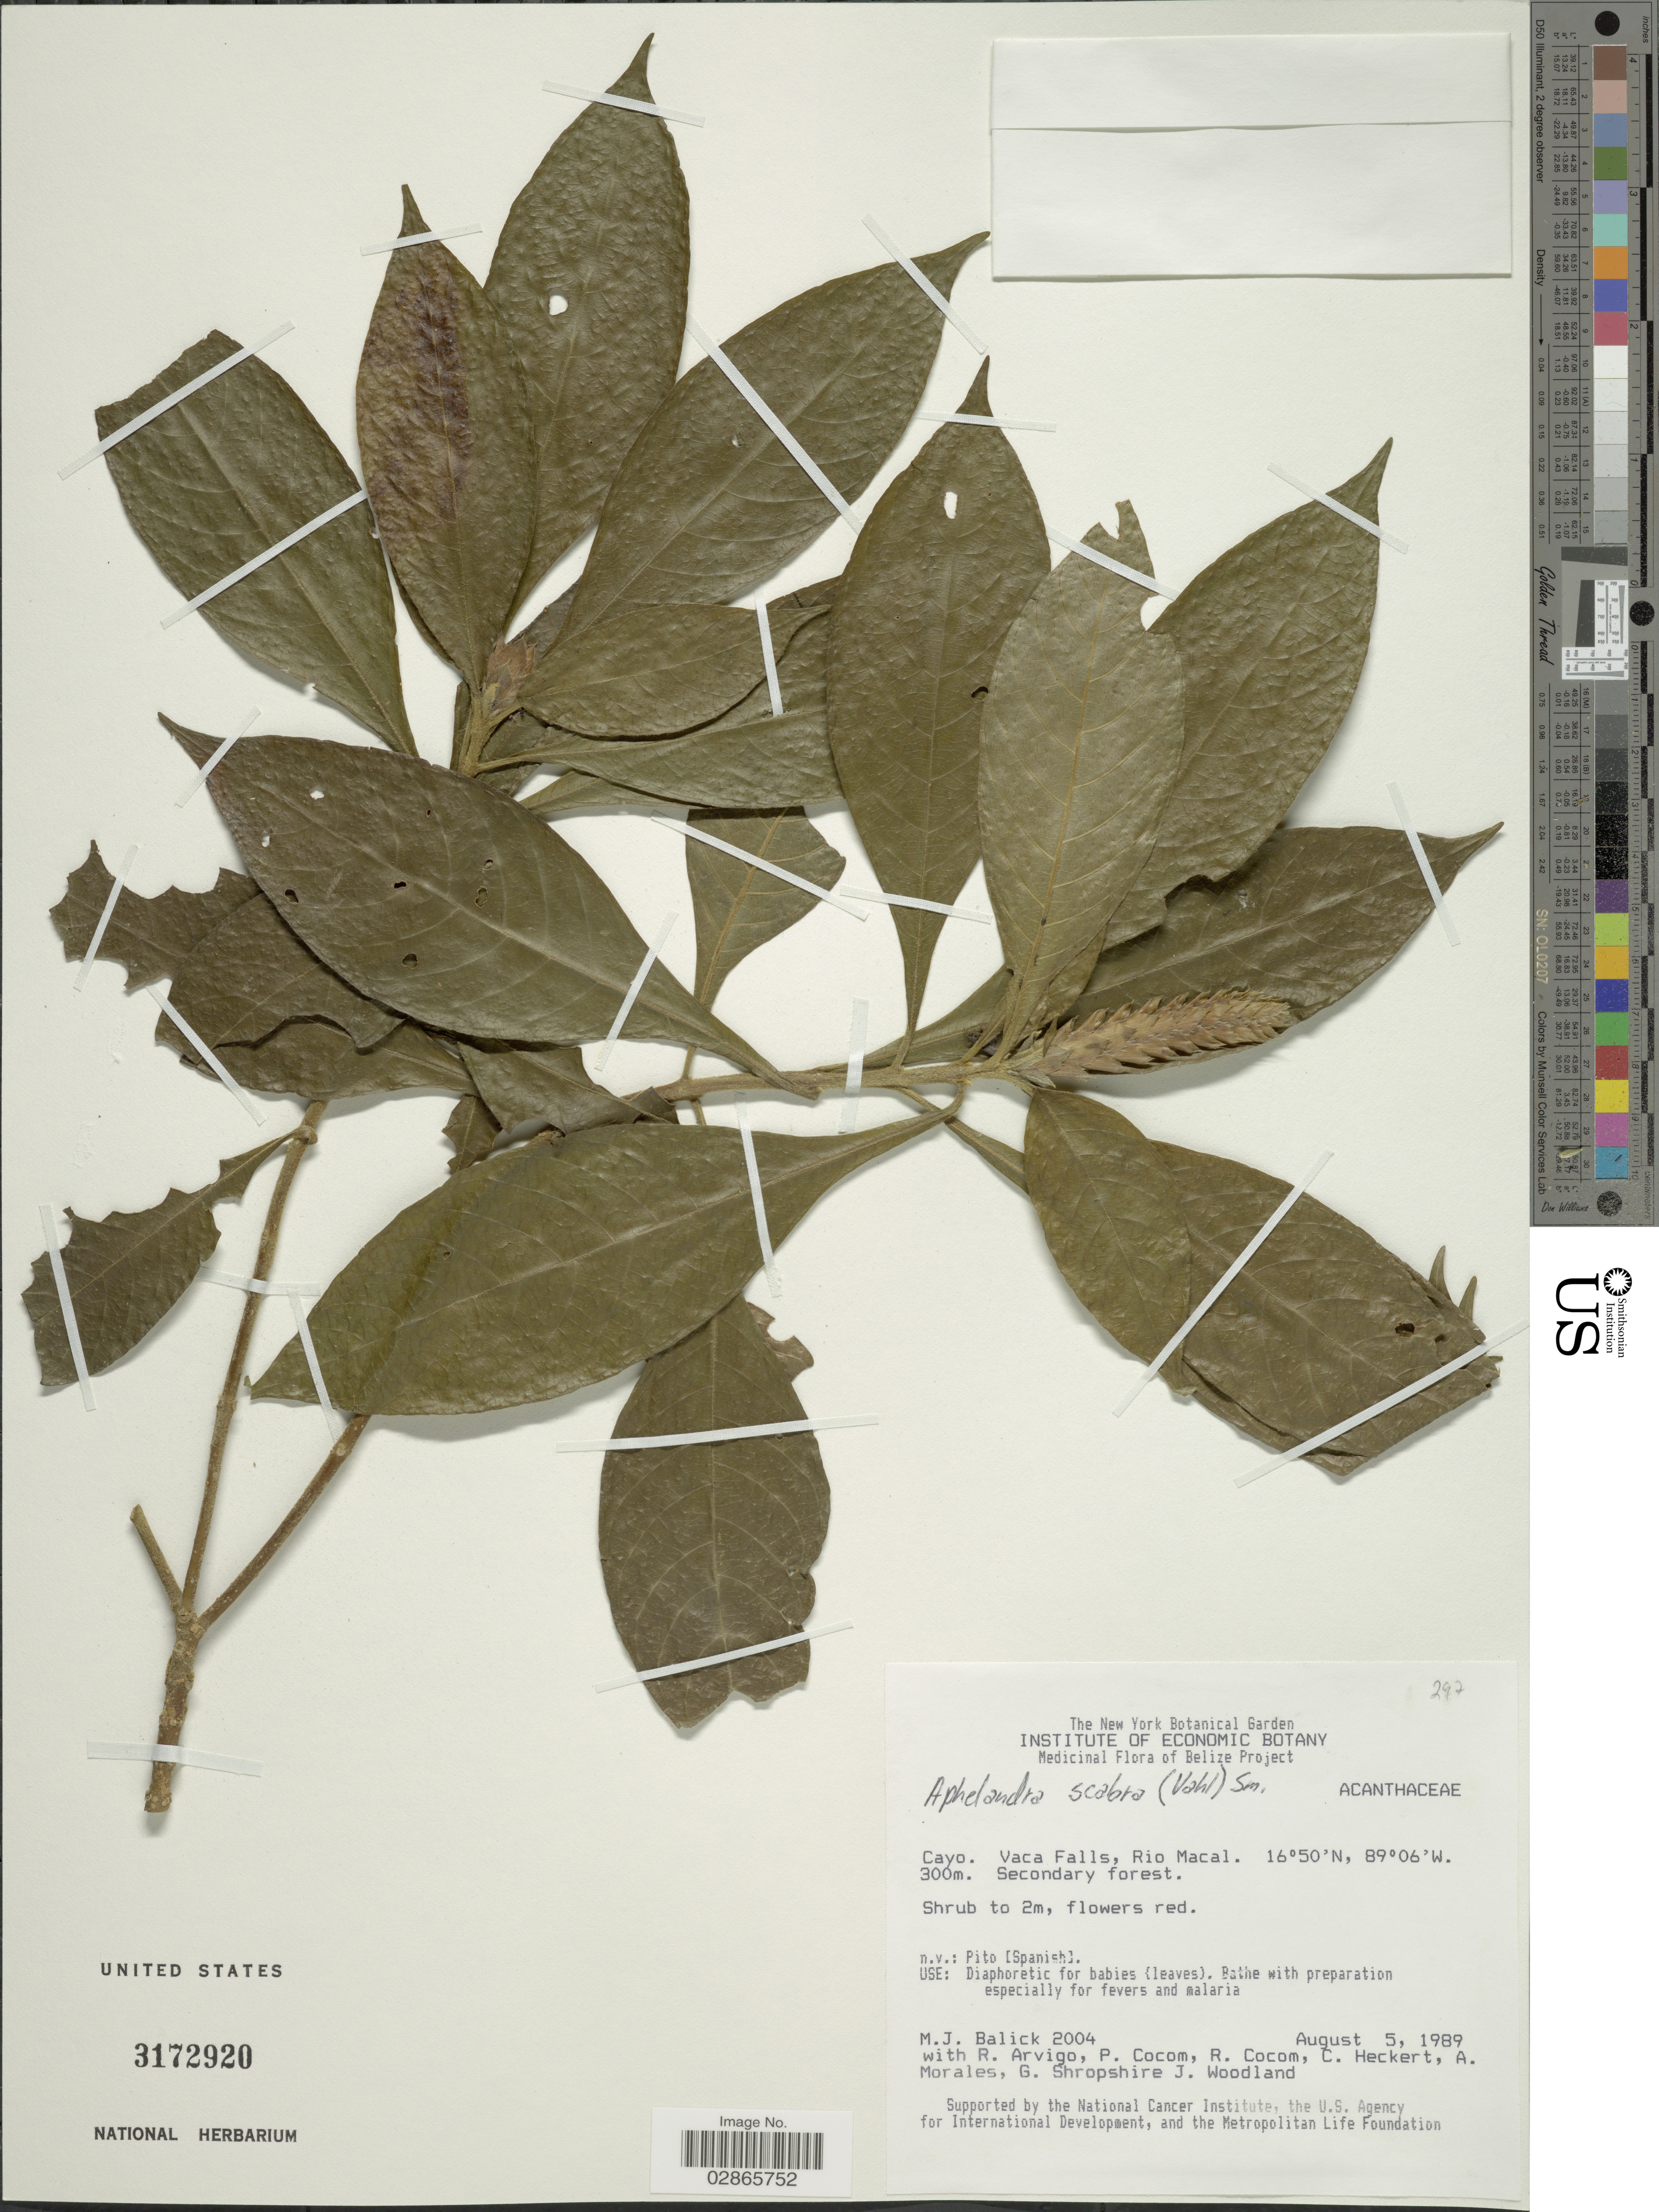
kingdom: Plantae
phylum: Tracheophyta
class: Magnoliopsida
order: Lamiales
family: Acanthaceae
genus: Aphelandra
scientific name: Aphelandra deppeana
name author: Schltdl. & Cham.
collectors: M. Ballick, R. Arvigo, P. Cocom, R. Cocom & et al.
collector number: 2004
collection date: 1989-08-15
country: Belize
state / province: Cayo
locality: Vaca Falls, Rio Macal.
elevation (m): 300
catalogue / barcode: US 3172920